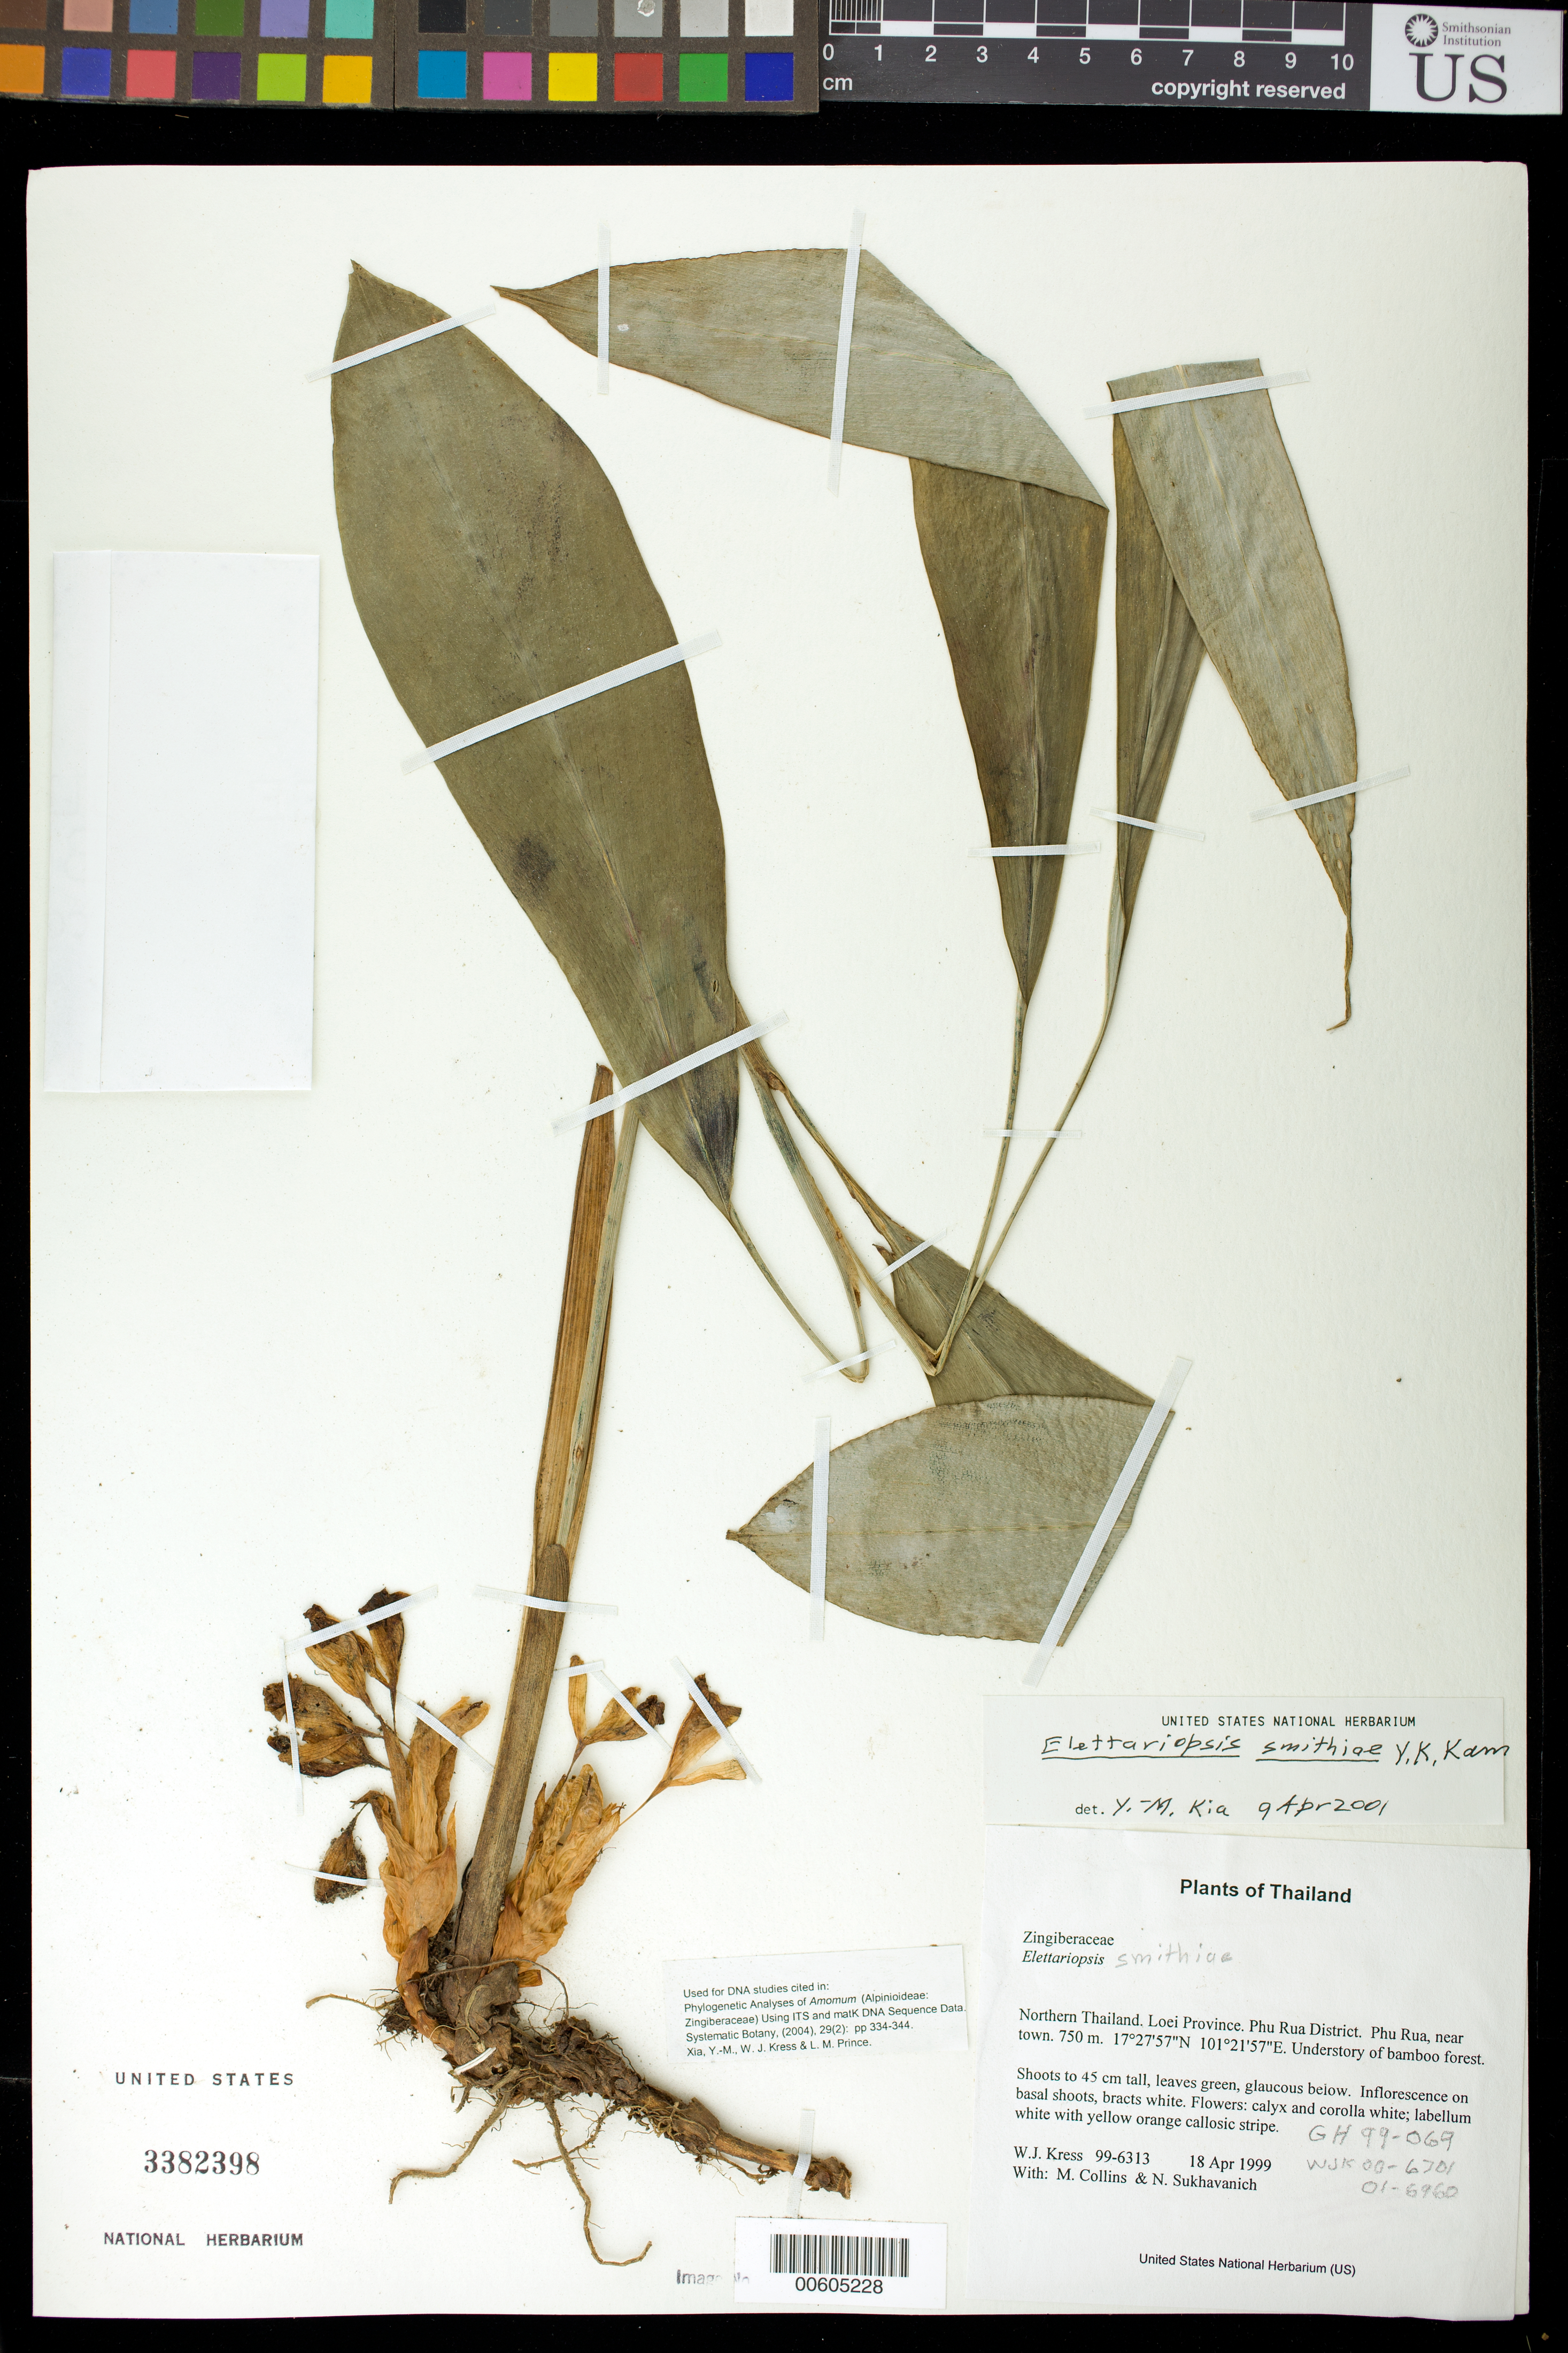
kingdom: Plantae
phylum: Tracheophyta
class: Liliopsida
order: Zingiberales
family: Zingiberaceae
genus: Amomum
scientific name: Amomum smithiae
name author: (Y.K. Kam) Škornick. & Hlavatá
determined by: Strong, M. T., (US), Smithsonian Institution - National Museum of Natural History (UNITED STATES)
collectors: W. J. Kress, M. Collins & N. Sukhavanich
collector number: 99-6313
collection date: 1999-04-18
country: Thailand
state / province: Loei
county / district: Phu Rua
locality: Phu Rua, near town.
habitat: Understory of bamboo forest.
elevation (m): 750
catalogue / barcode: US 3382398